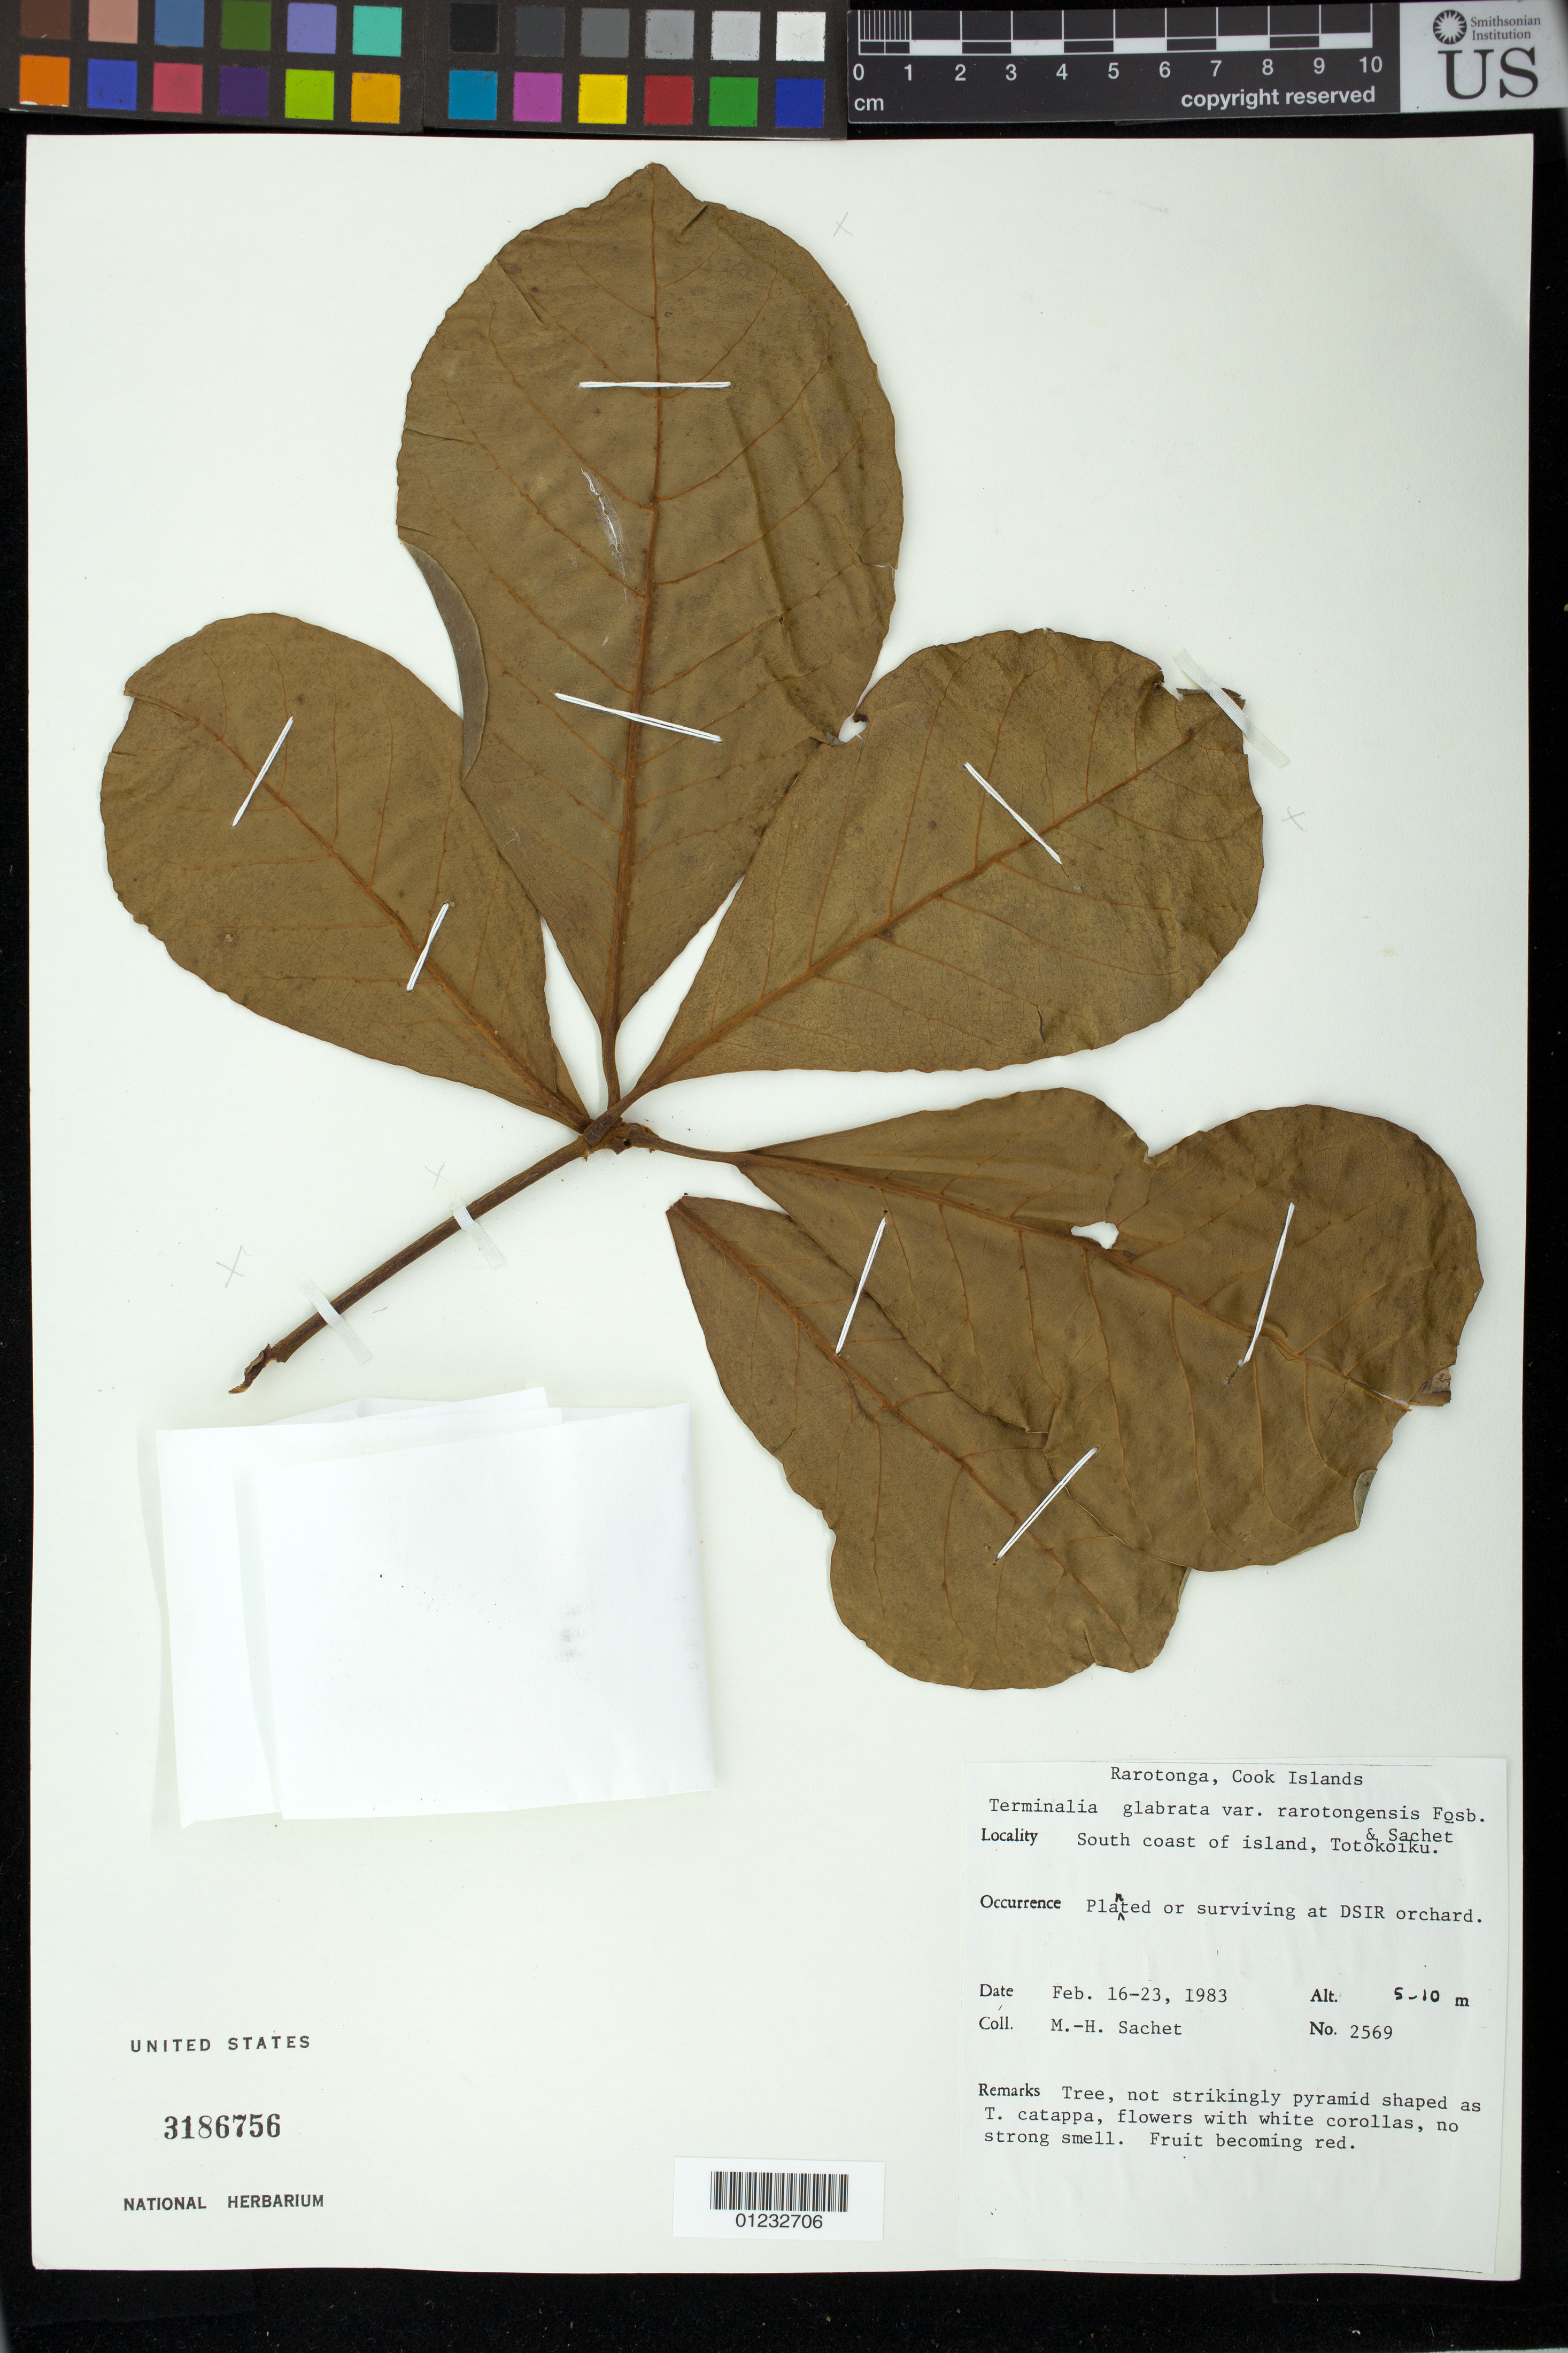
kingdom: Plantae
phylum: Tracheophyta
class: Magnoliopsida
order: Myrtales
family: Combretaceae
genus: Terminalia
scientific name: Terminalia glabrata var. rarotongensis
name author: Fosberg & Sachet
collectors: M.-H. Sachet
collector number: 2569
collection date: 1983-02-16/1983-02-23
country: Cook Islands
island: Rarotonga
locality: South coast of Island, Totokoiku. at DSIR orchard.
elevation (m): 5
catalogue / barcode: US 3186756